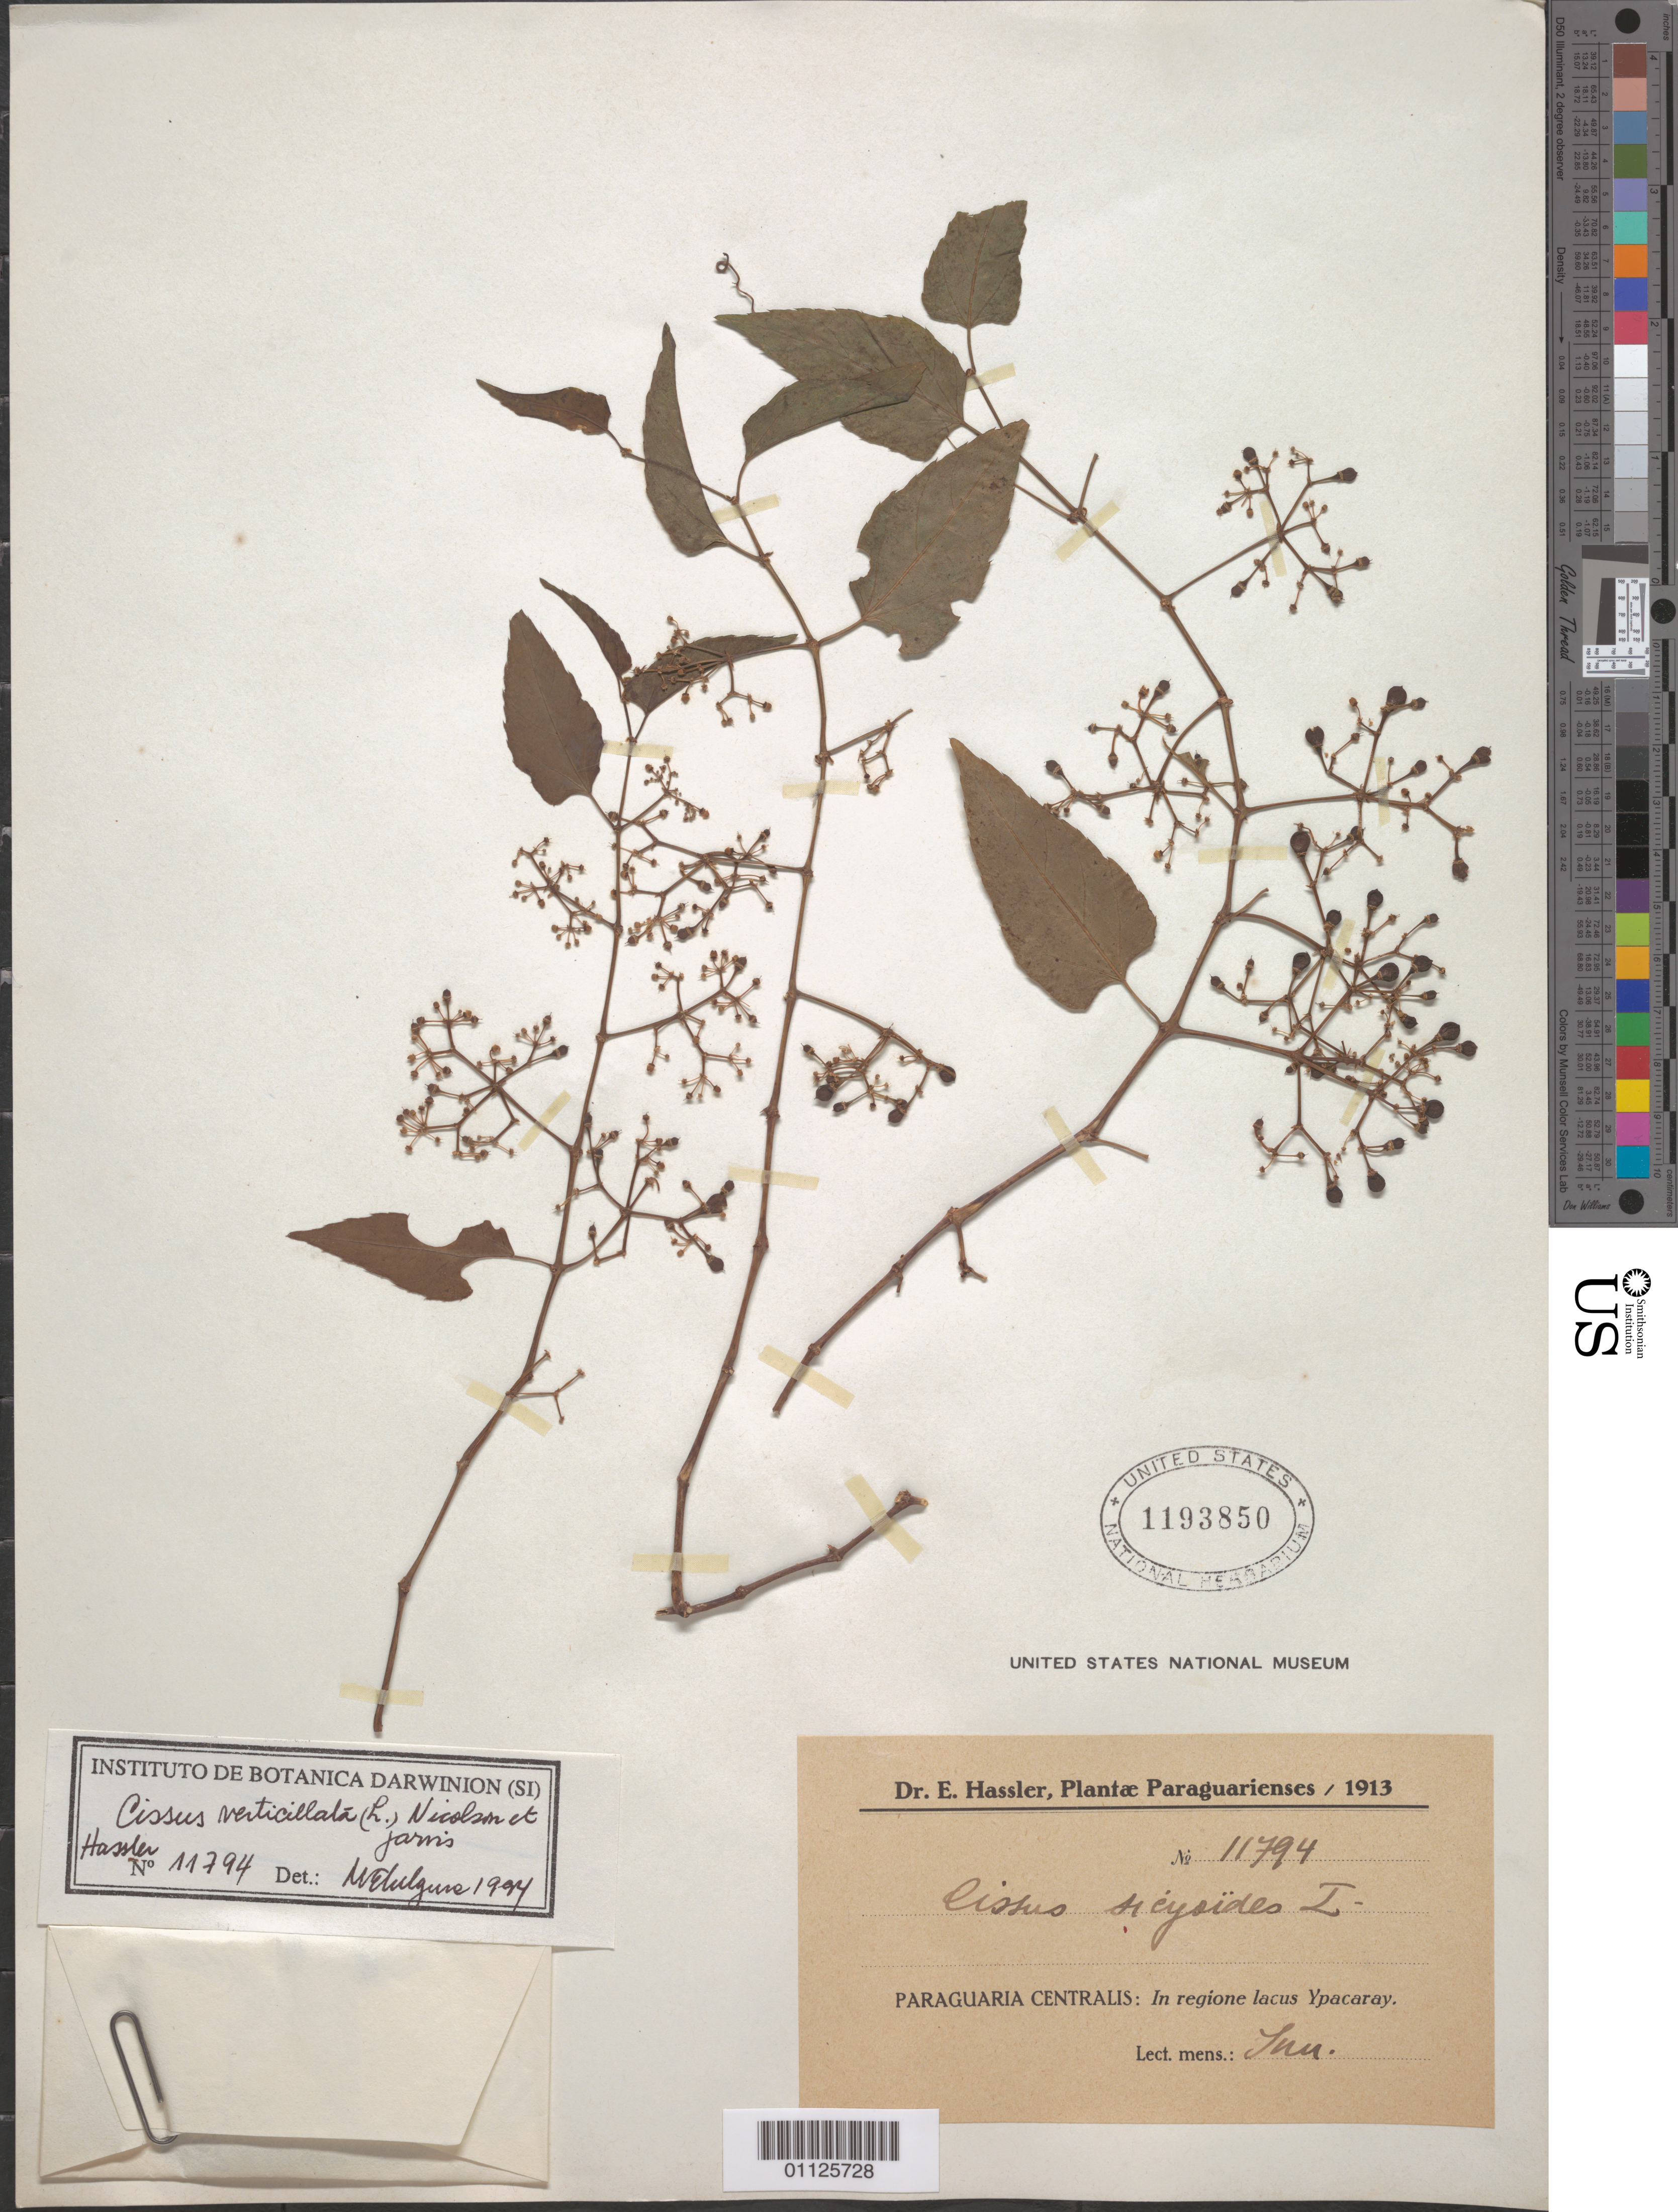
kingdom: Plantae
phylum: Tracheophyta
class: Magnoliopsida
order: Vitales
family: Vitaceae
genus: Cissus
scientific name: Cissus verticillata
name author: (L.) Nicolson & C.E. Jarvis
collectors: E. Hassler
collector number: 11794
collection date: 1913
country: Paraguay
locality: In regione lacus Ypacaray.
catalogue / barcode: US 1193850